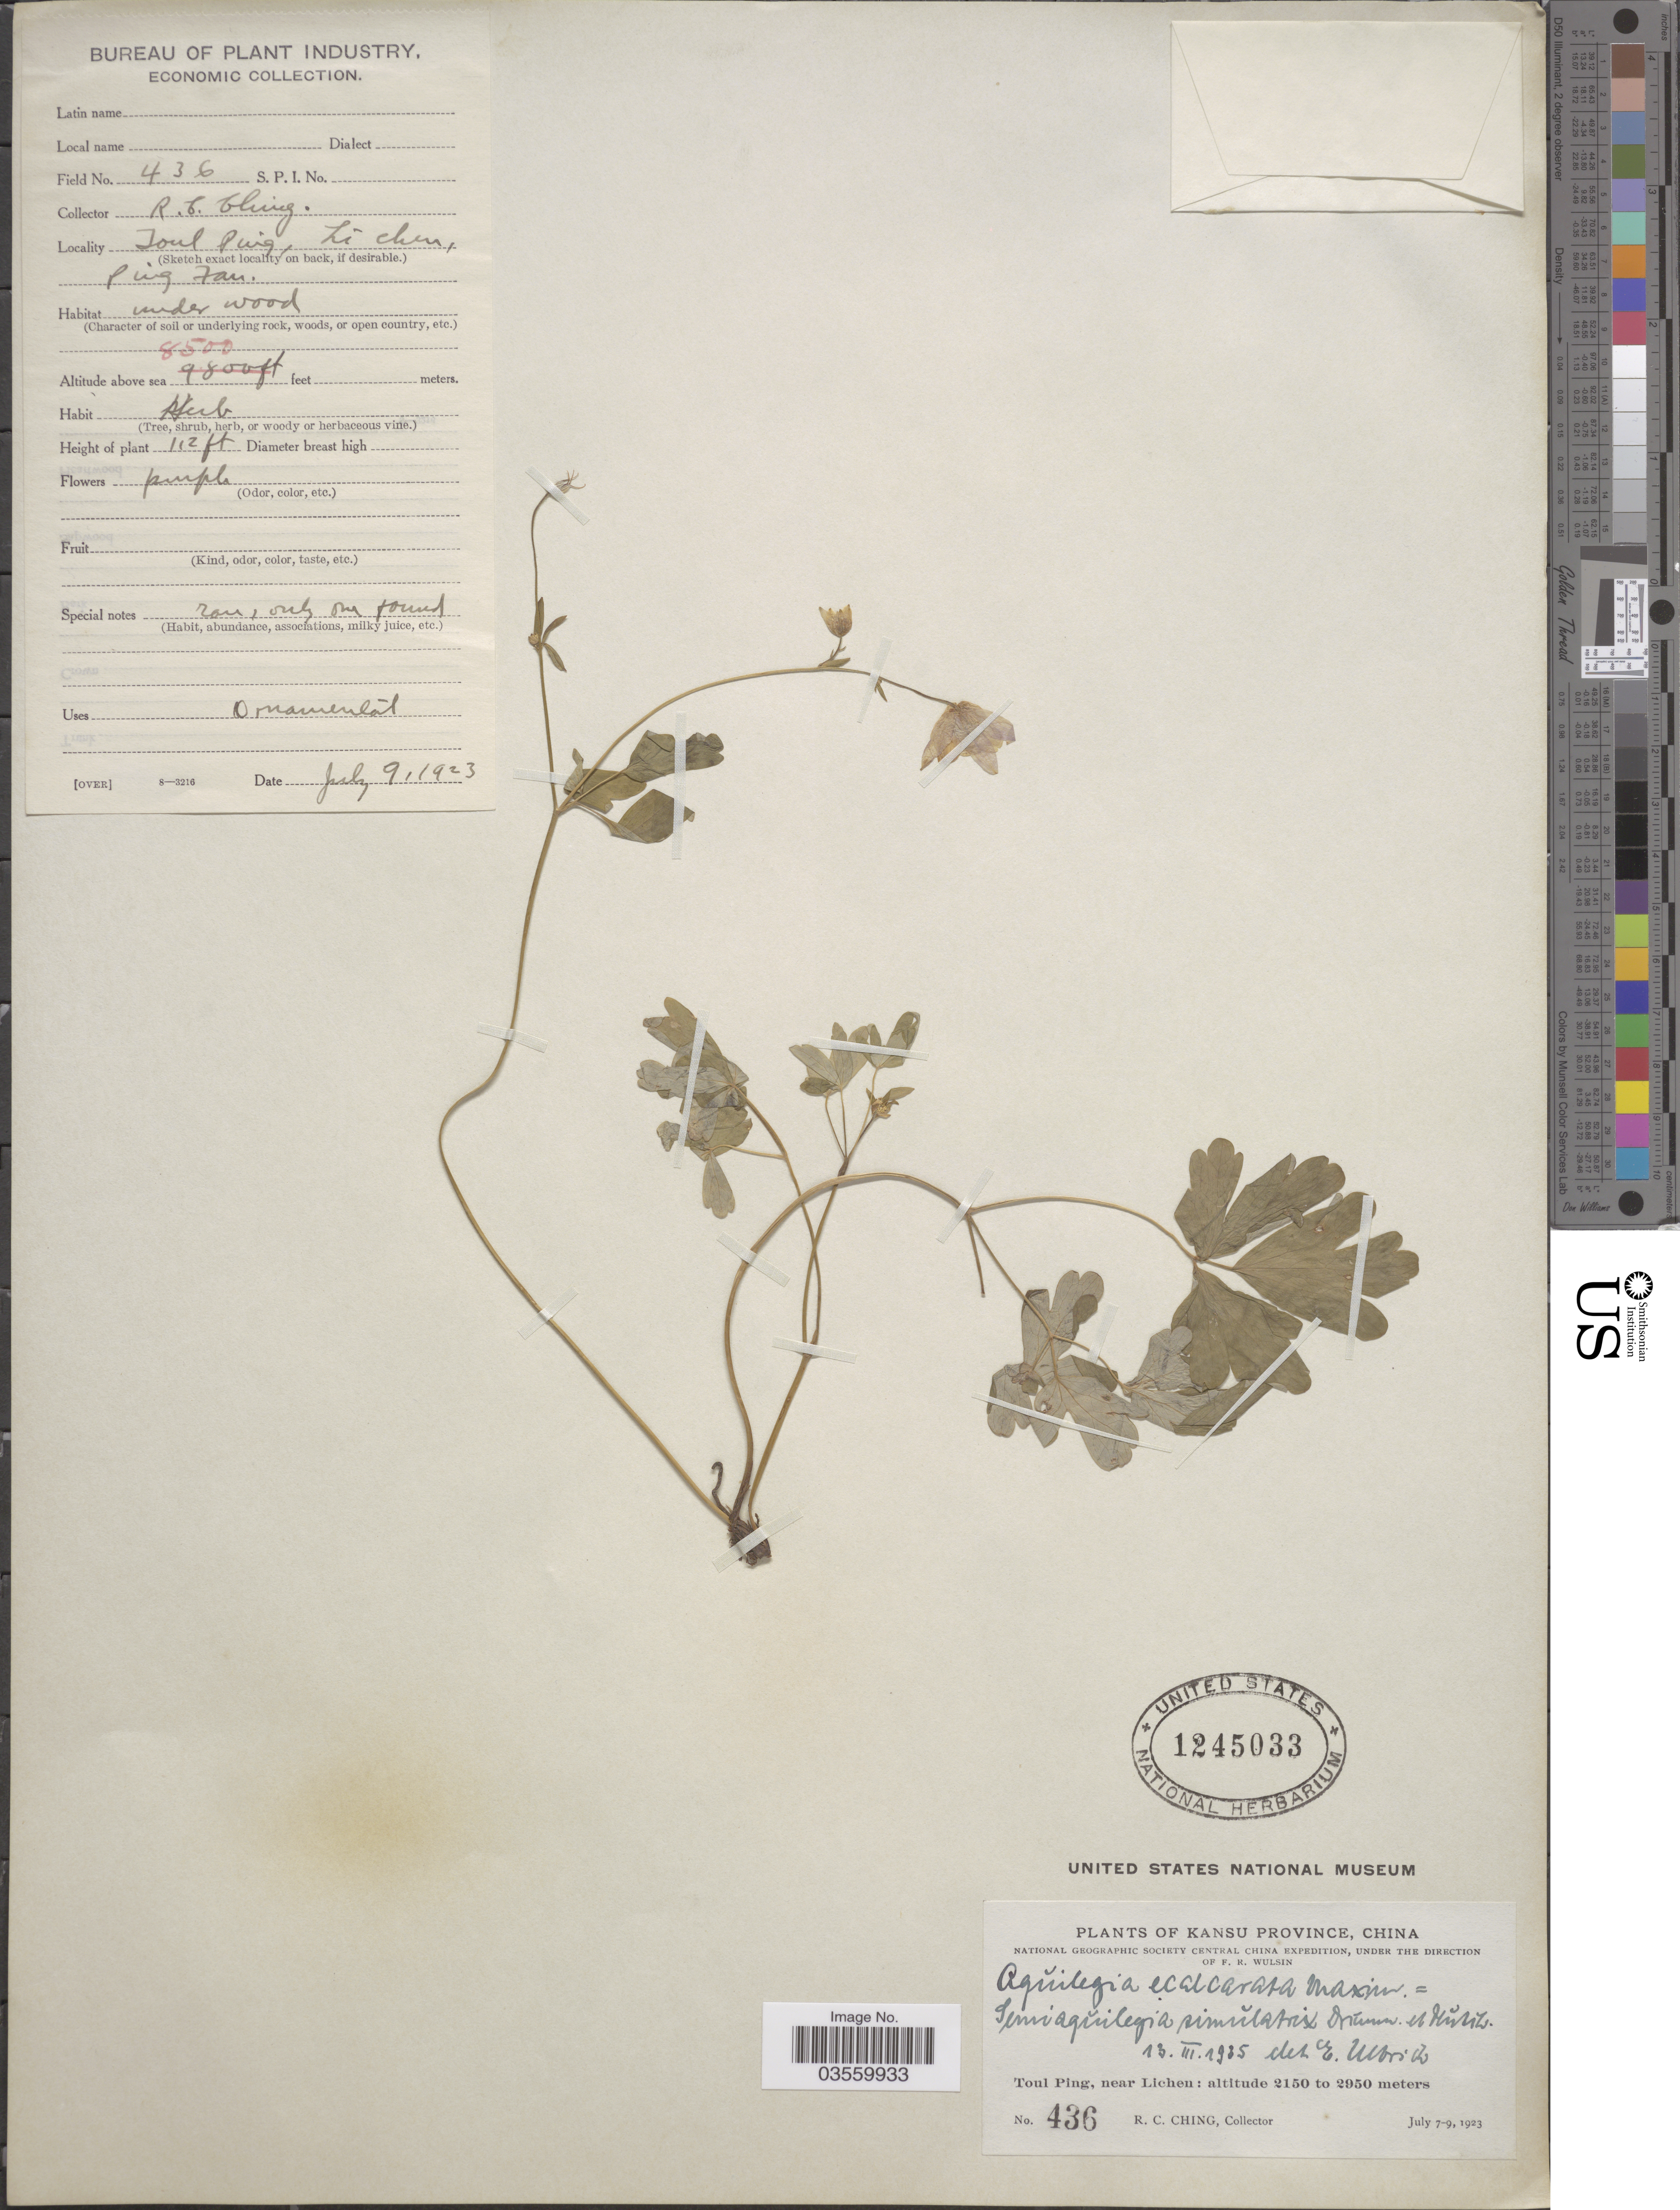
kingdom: Plantae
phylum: Tracheophyta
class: Magnoliopsida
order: Ranunculales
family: Ranunculaceae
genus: Semiaquilegia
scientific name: Semiaquilegia simulatrix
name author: J.R. Drumm. & Hutch.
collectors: R. C. Ching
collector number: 436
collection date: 1923-07-09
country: China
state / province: Gansu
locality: Kansu Province. Toul Ping, near Lichen. Ping Fan.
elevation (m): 2591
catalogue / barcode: US 1245033